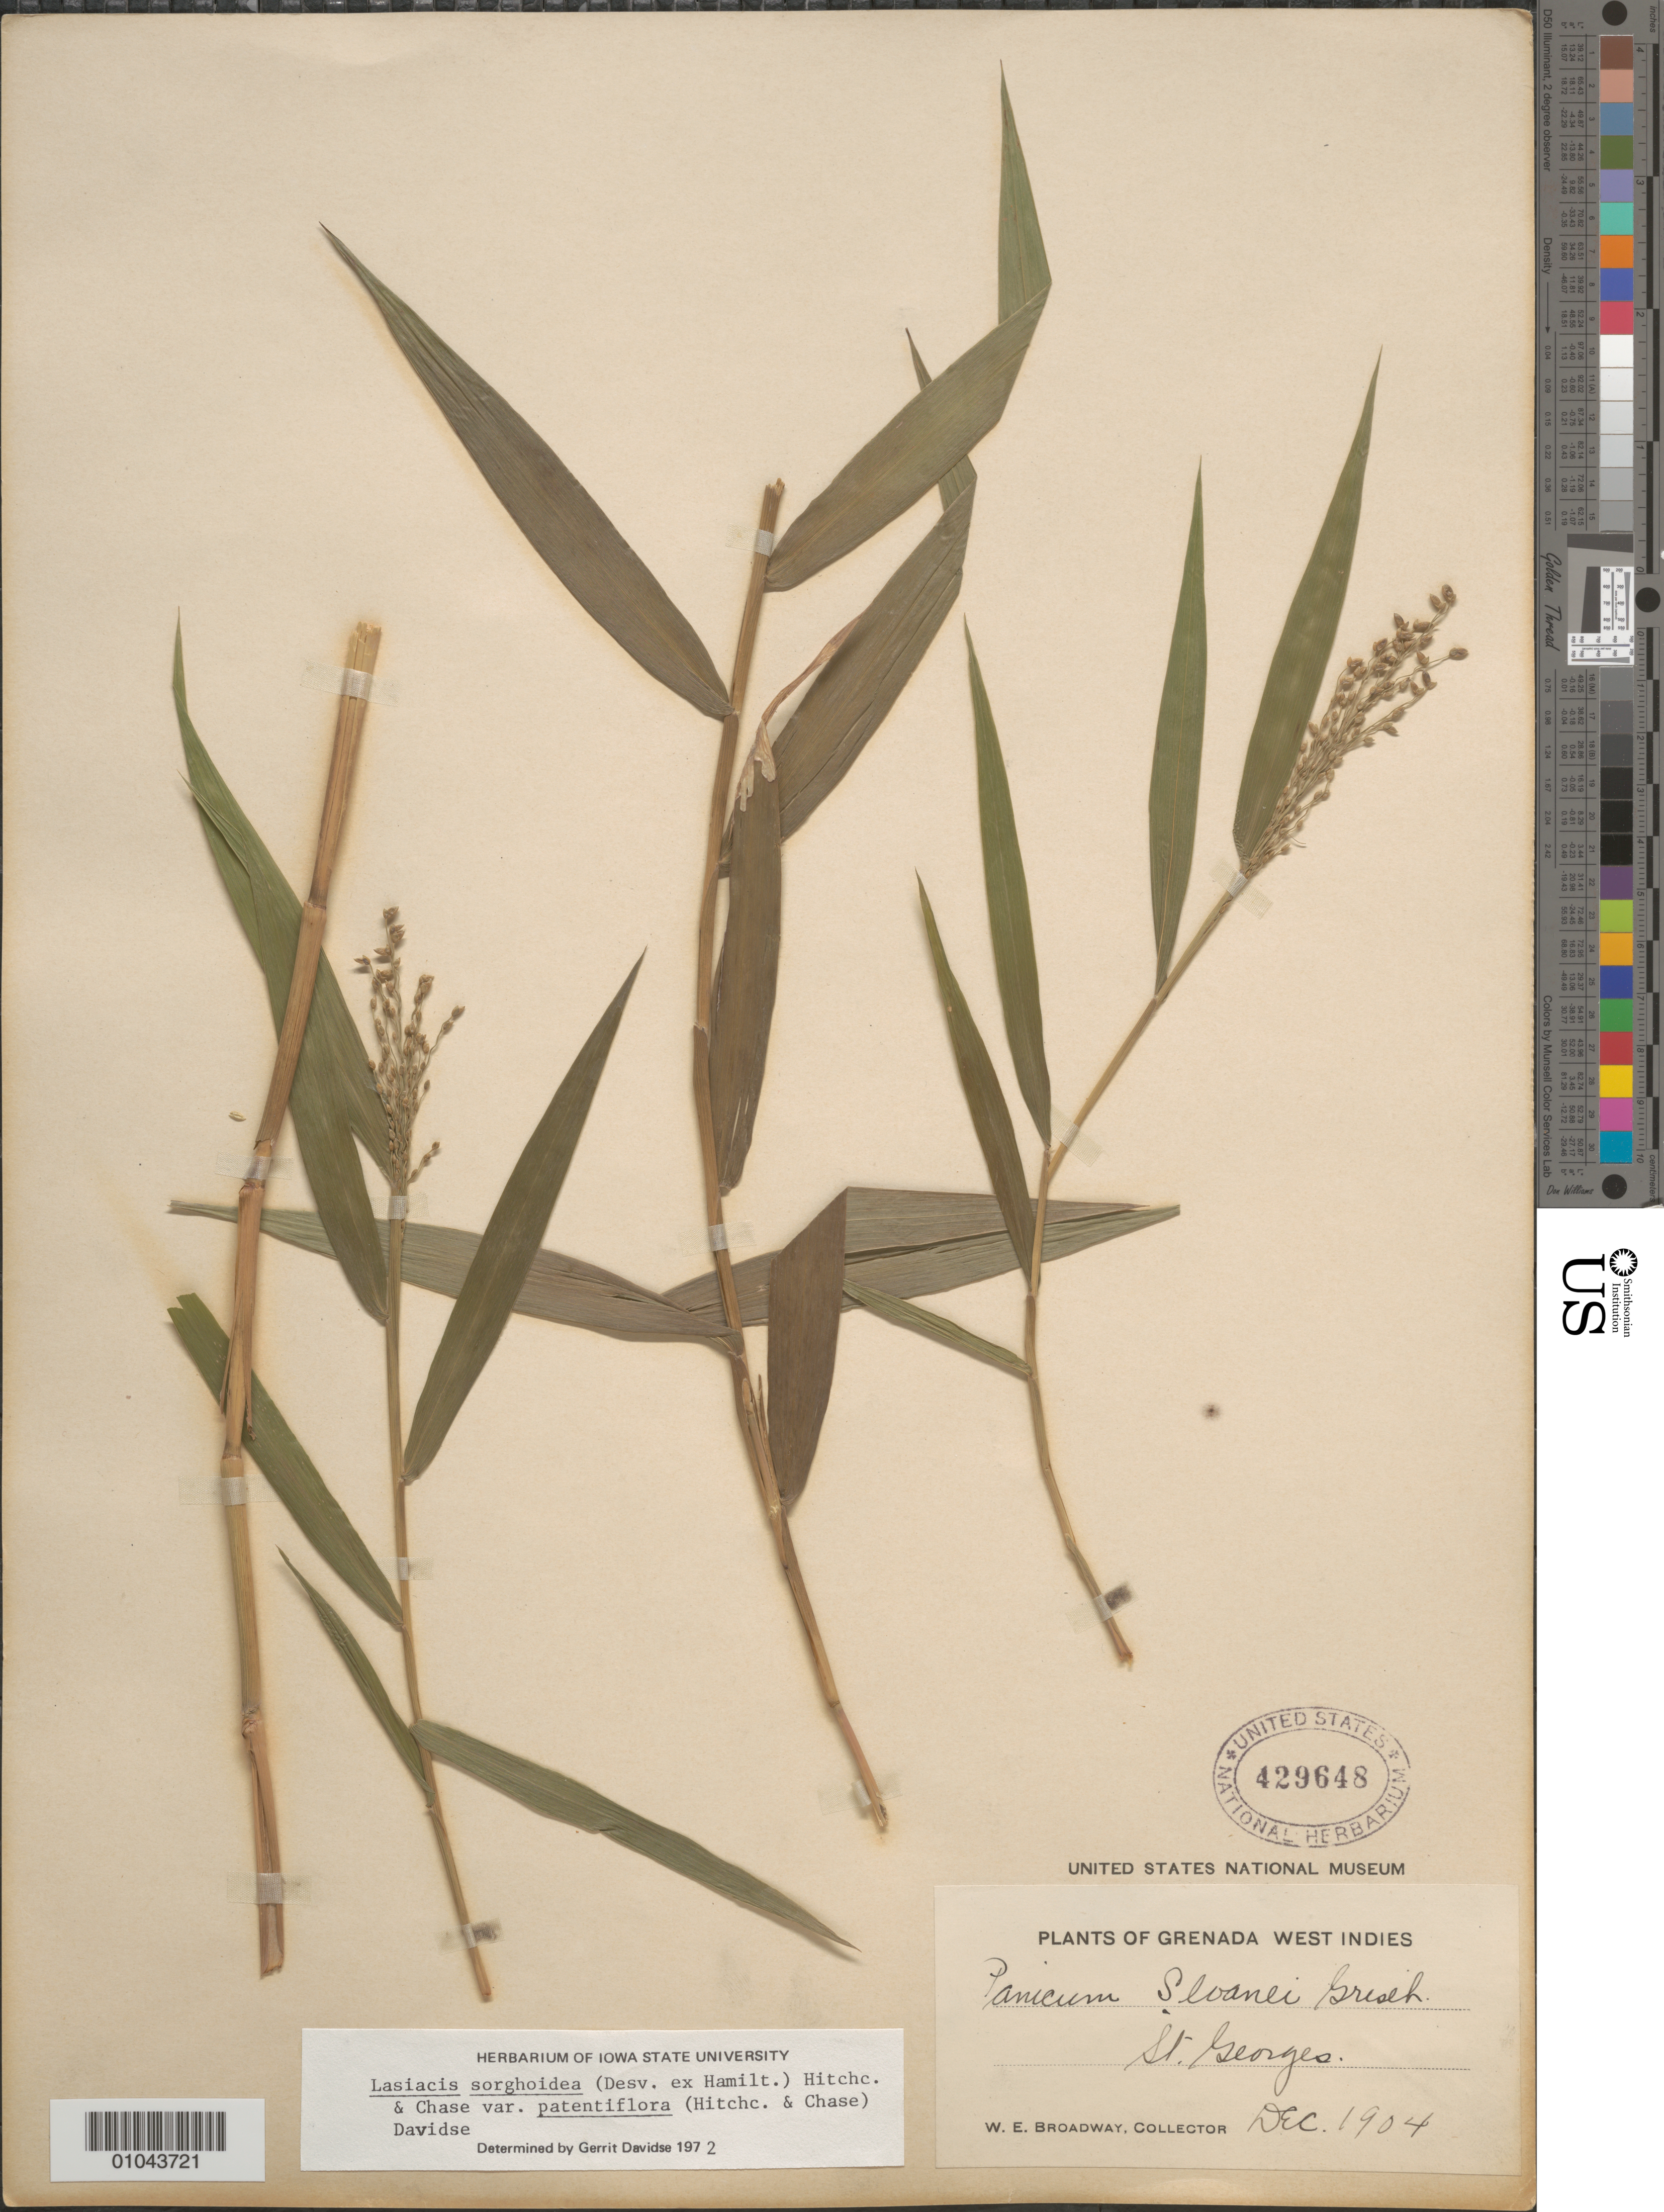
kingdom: Plantae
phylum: Tracheophyta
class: Liliopsida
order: Poales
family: Poaceae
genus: Lasiacis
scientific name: Lasiacis sorghoidea var. patentiflora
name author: (Hitchc. & Chase) Davidse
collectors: W. E. Broadway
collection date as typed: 01 Dec 1904 to 31 Dec 1904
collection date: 1904-12-01/1904-12-31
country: Grenada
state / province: Saint George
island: Grenada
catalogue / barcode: US 429648